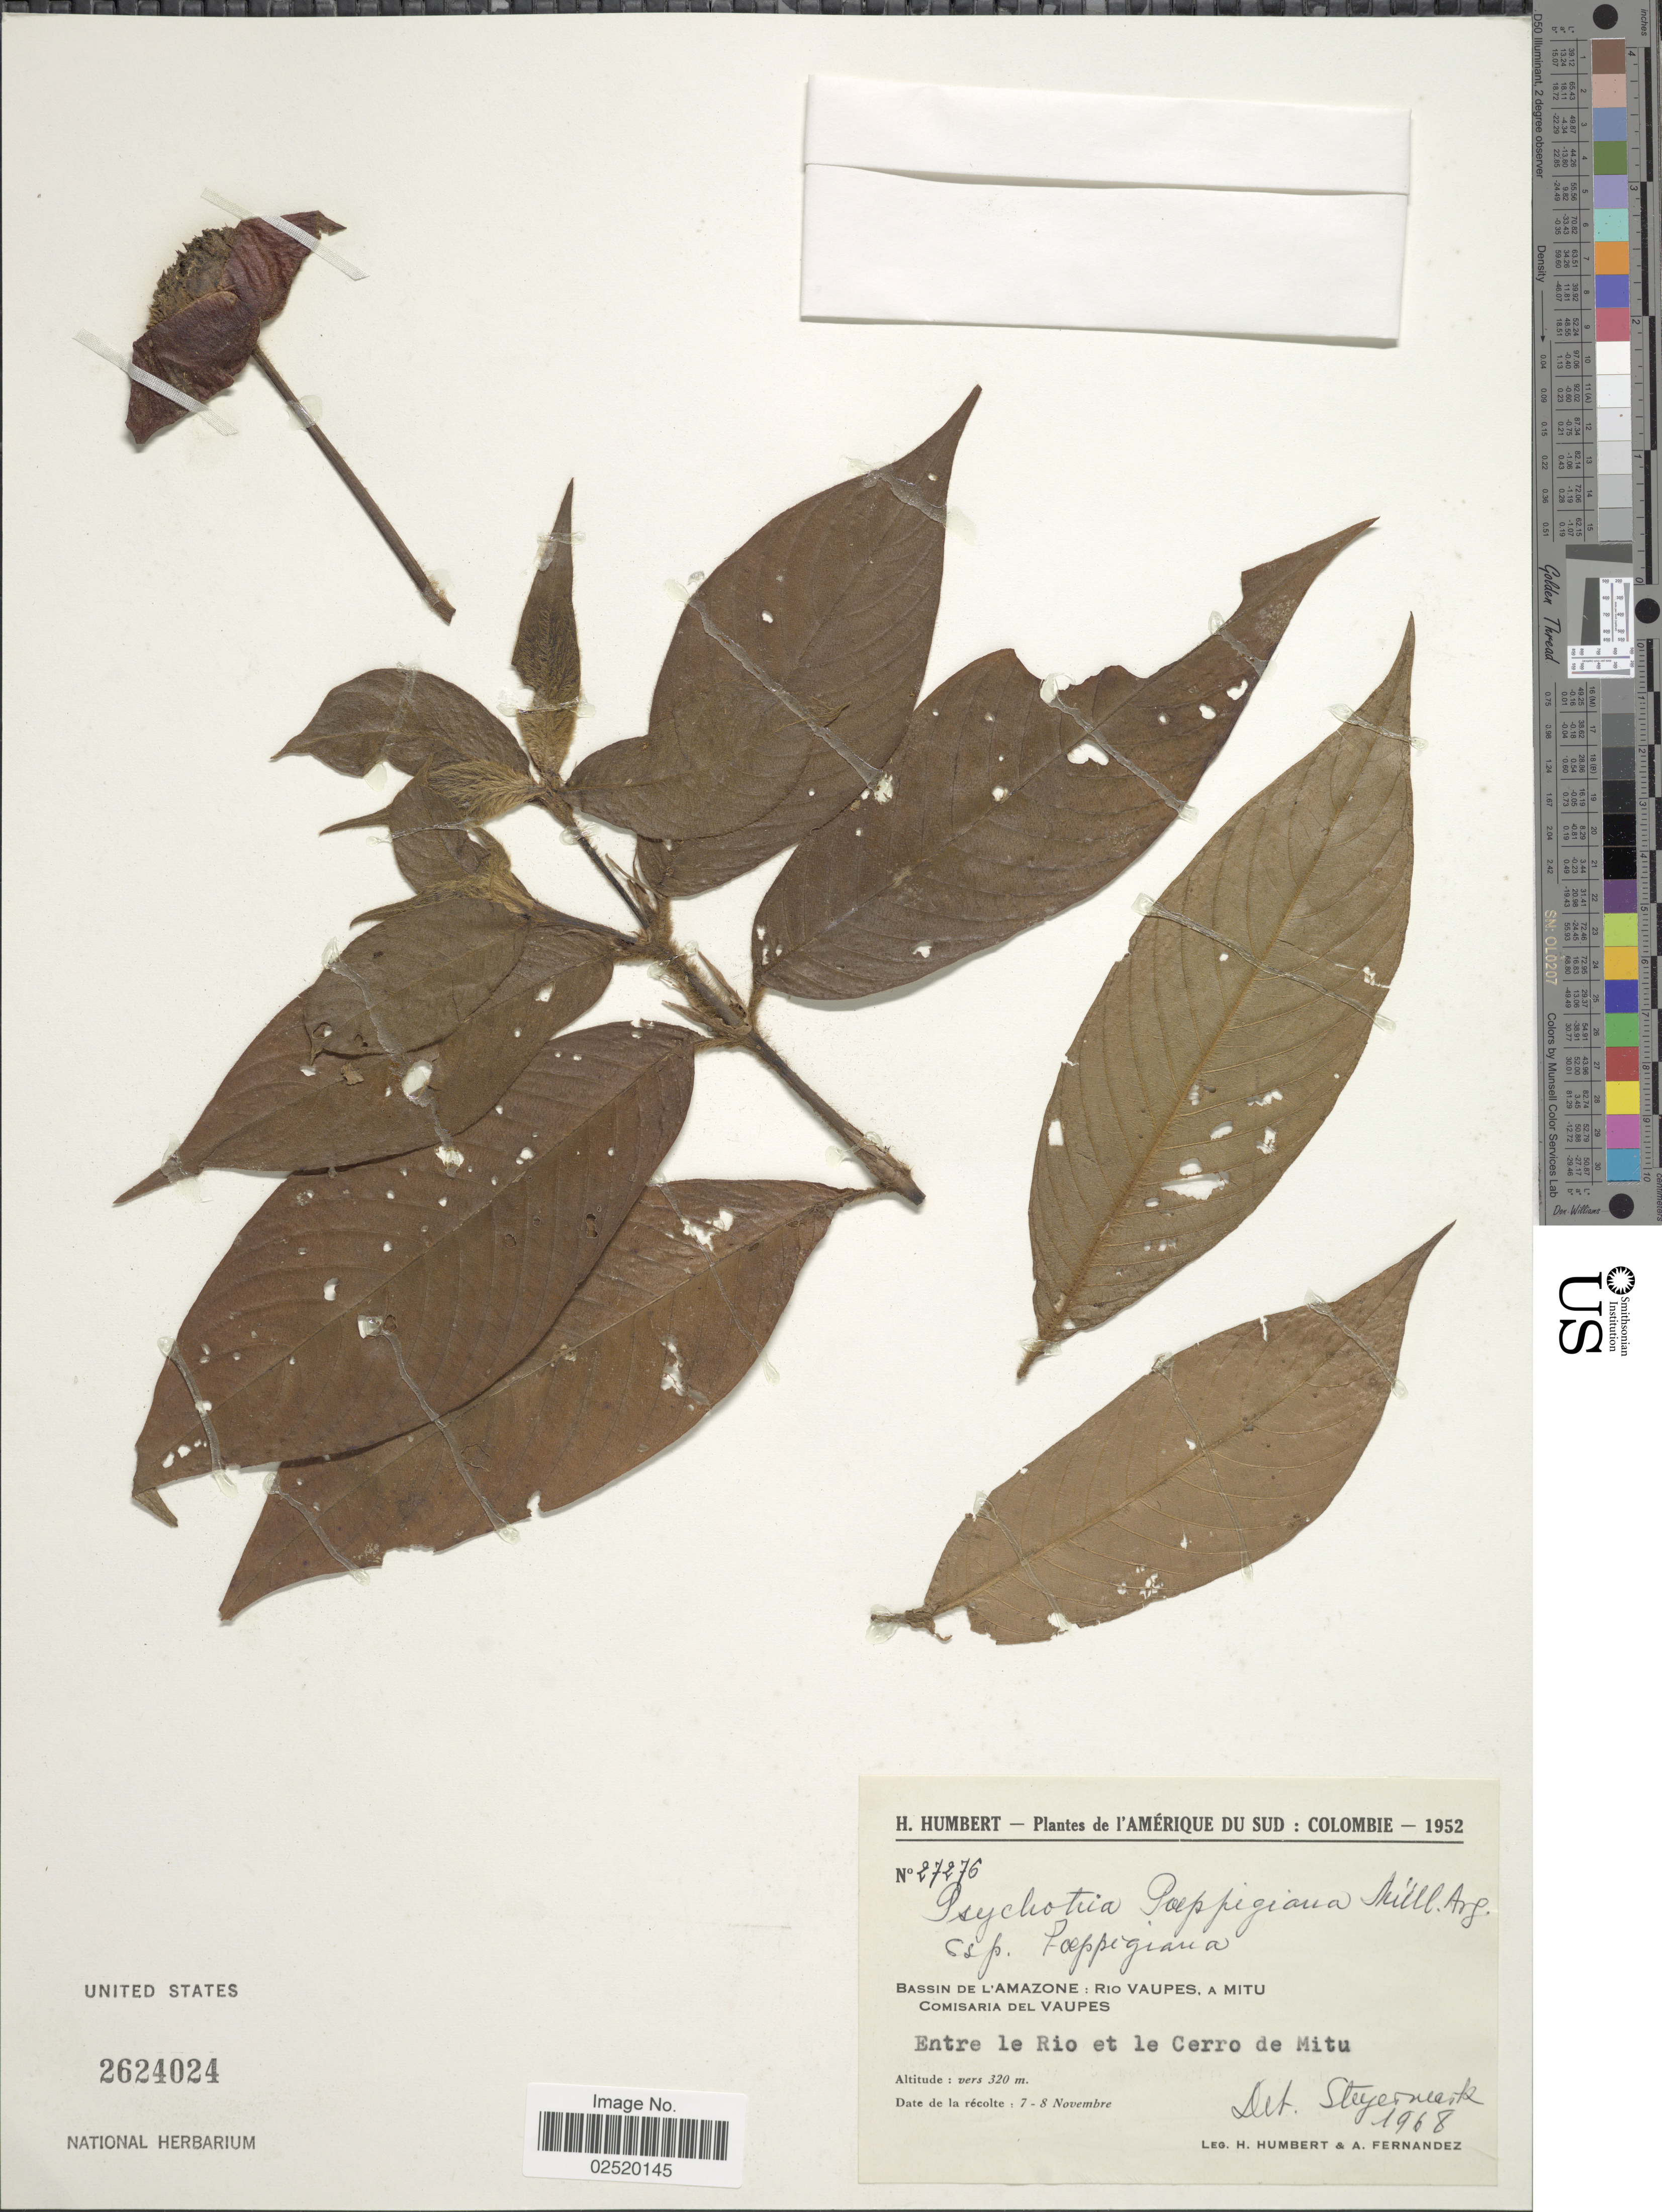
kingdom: Plantae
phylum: Tracheophyta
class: Magnoliopsida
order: Gentianales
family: Rubiaceae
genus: Psychotria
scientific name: Psychotria poeppigiana subsp. poeppigiana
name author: Müll. Arg.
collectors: H. Humbert & A. Fernandez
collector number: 27276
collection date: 1952-11-07/1952-11-08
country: Colombia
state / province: Vaupés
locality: Bassin de L'Amazone: Rio Vaupes, A Mitu, Comisaria del Vaupes, Entre le Rio et le Cerro de Mitu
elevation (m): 320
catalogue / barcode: US 2624024